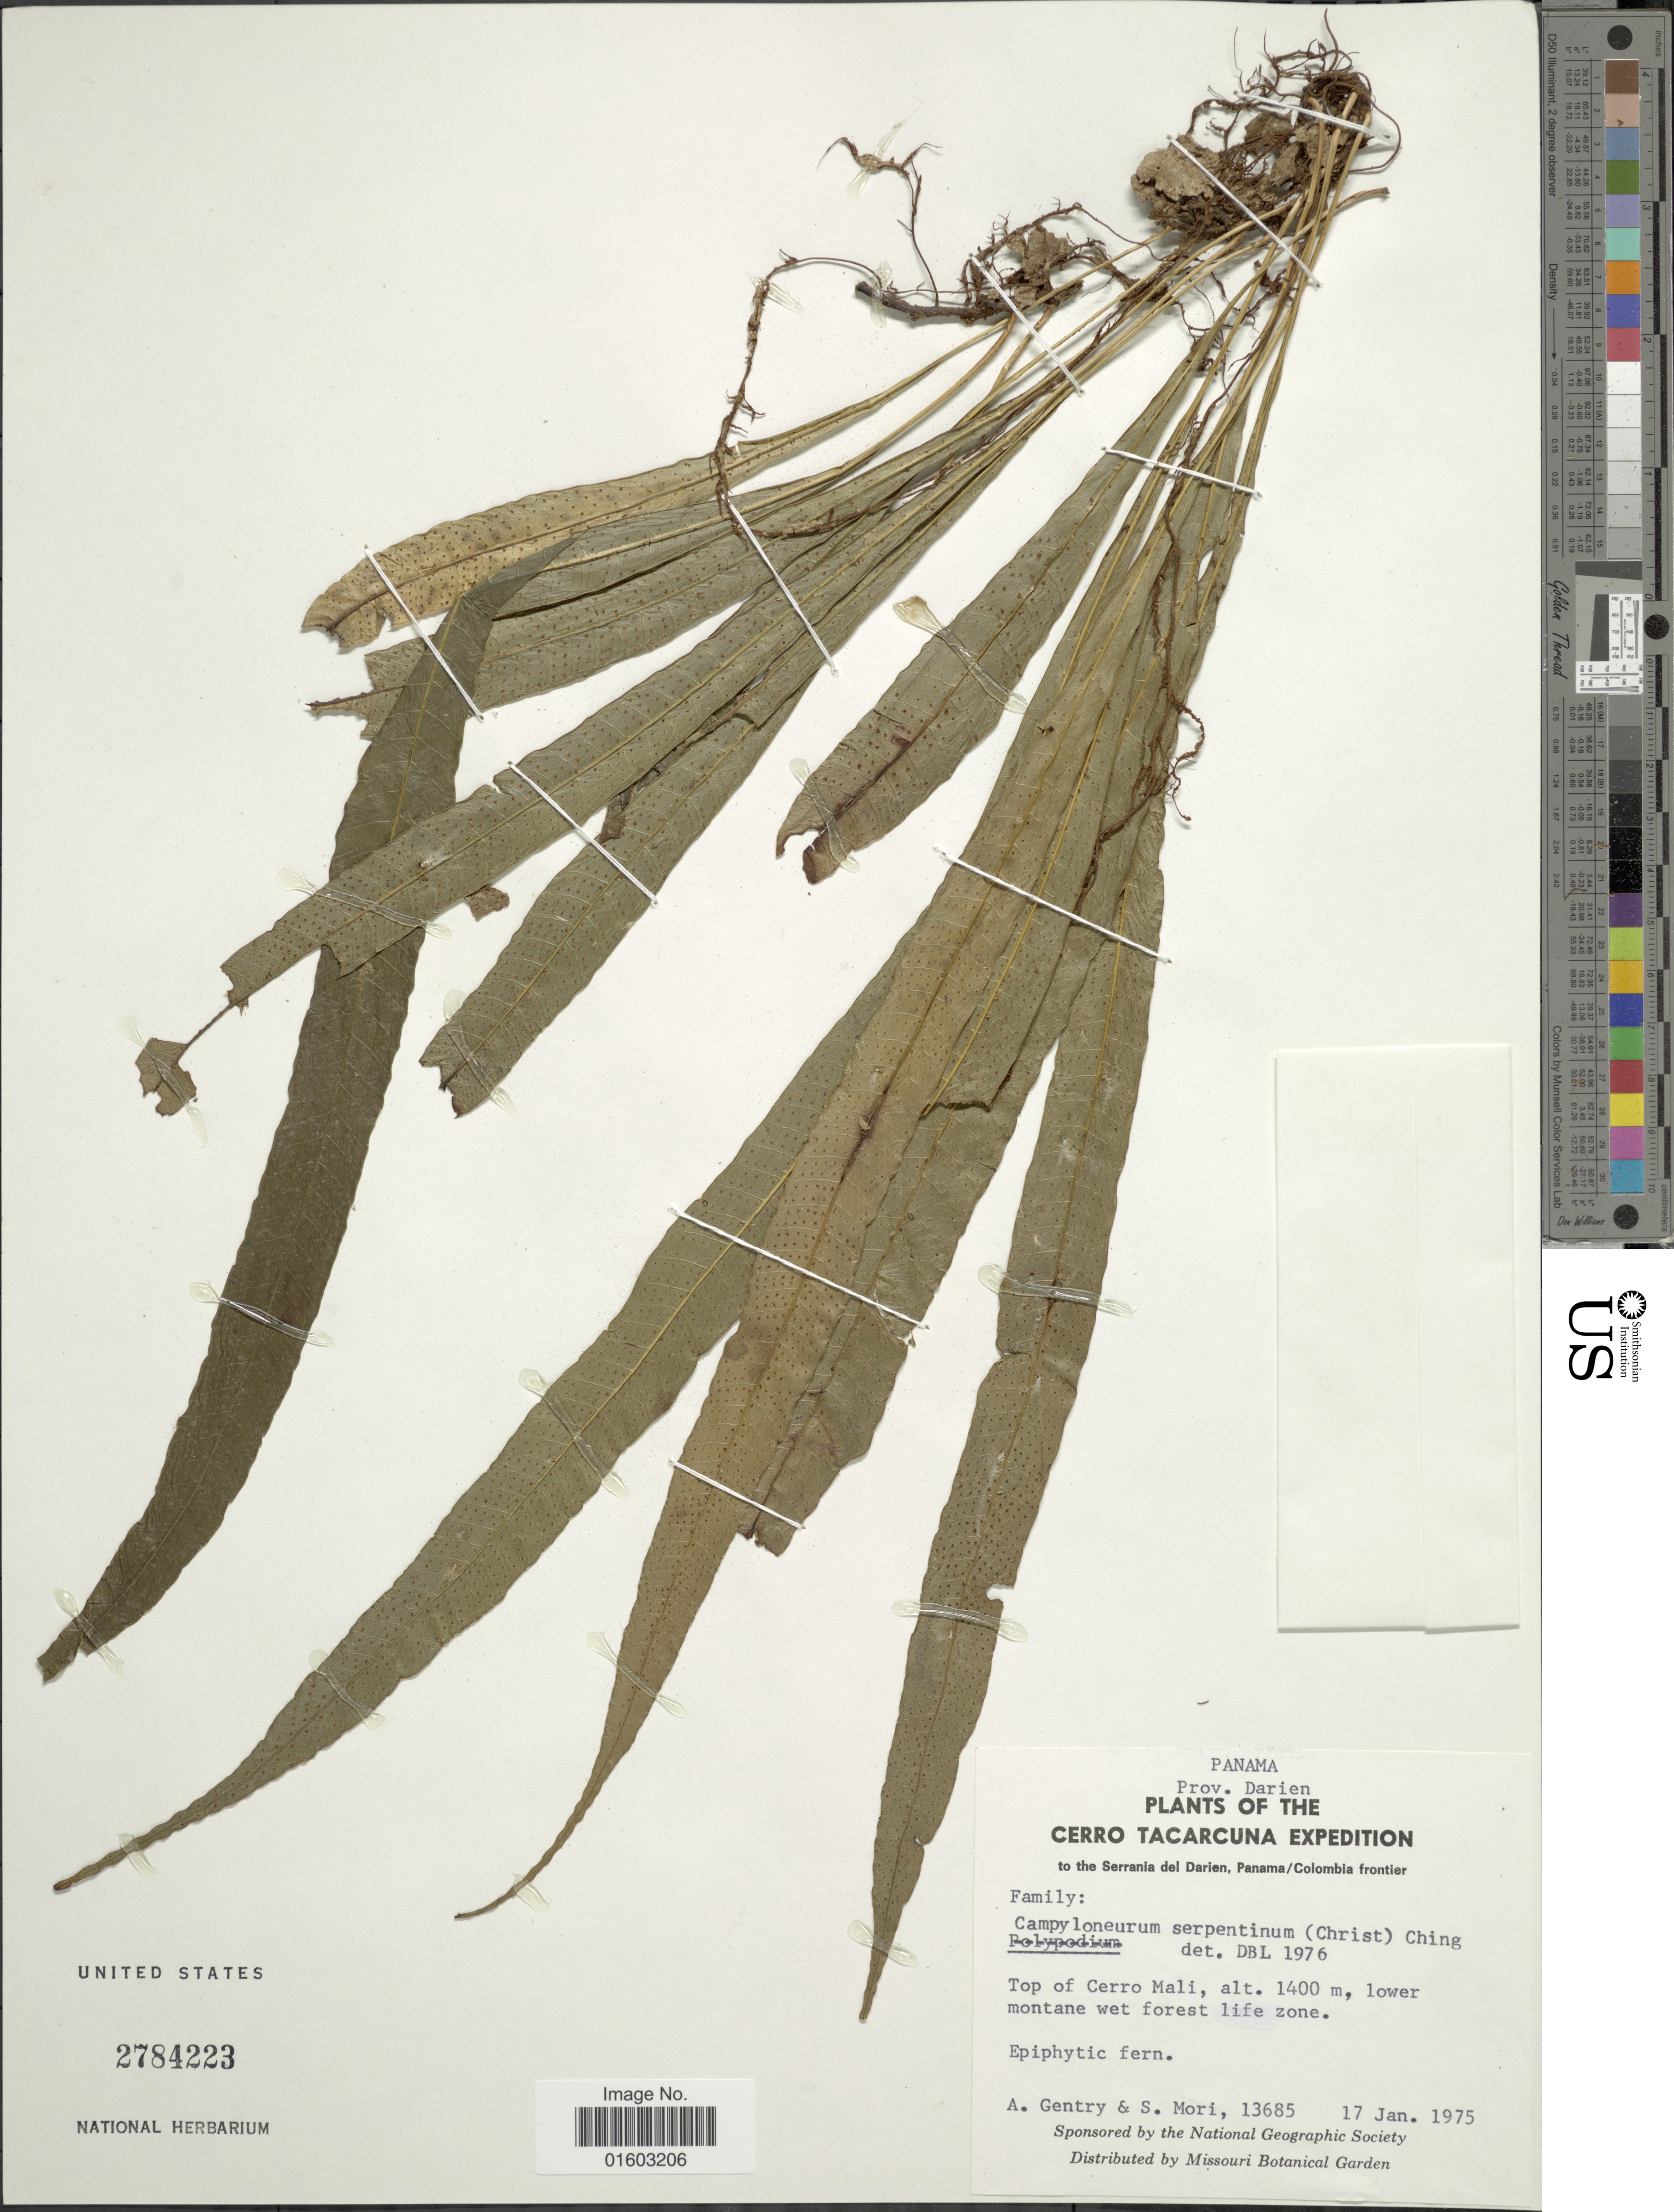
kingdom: Plantae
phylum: Tracheophyta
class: Polypodiopsida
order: Polypodiales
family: Polypodiaceae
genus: Campyloneurum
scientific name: Campyloneurum serpentinum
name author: (Christ) Ching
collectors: A. H. Gentry & S. Mori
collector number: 13685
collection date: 1975-01-17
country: Panama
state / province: Darién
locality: Prov. Darien. The Cerro Tacarcuna Expedition. Top of Cerro Mali.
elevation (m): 1400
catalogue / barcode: US 2784223